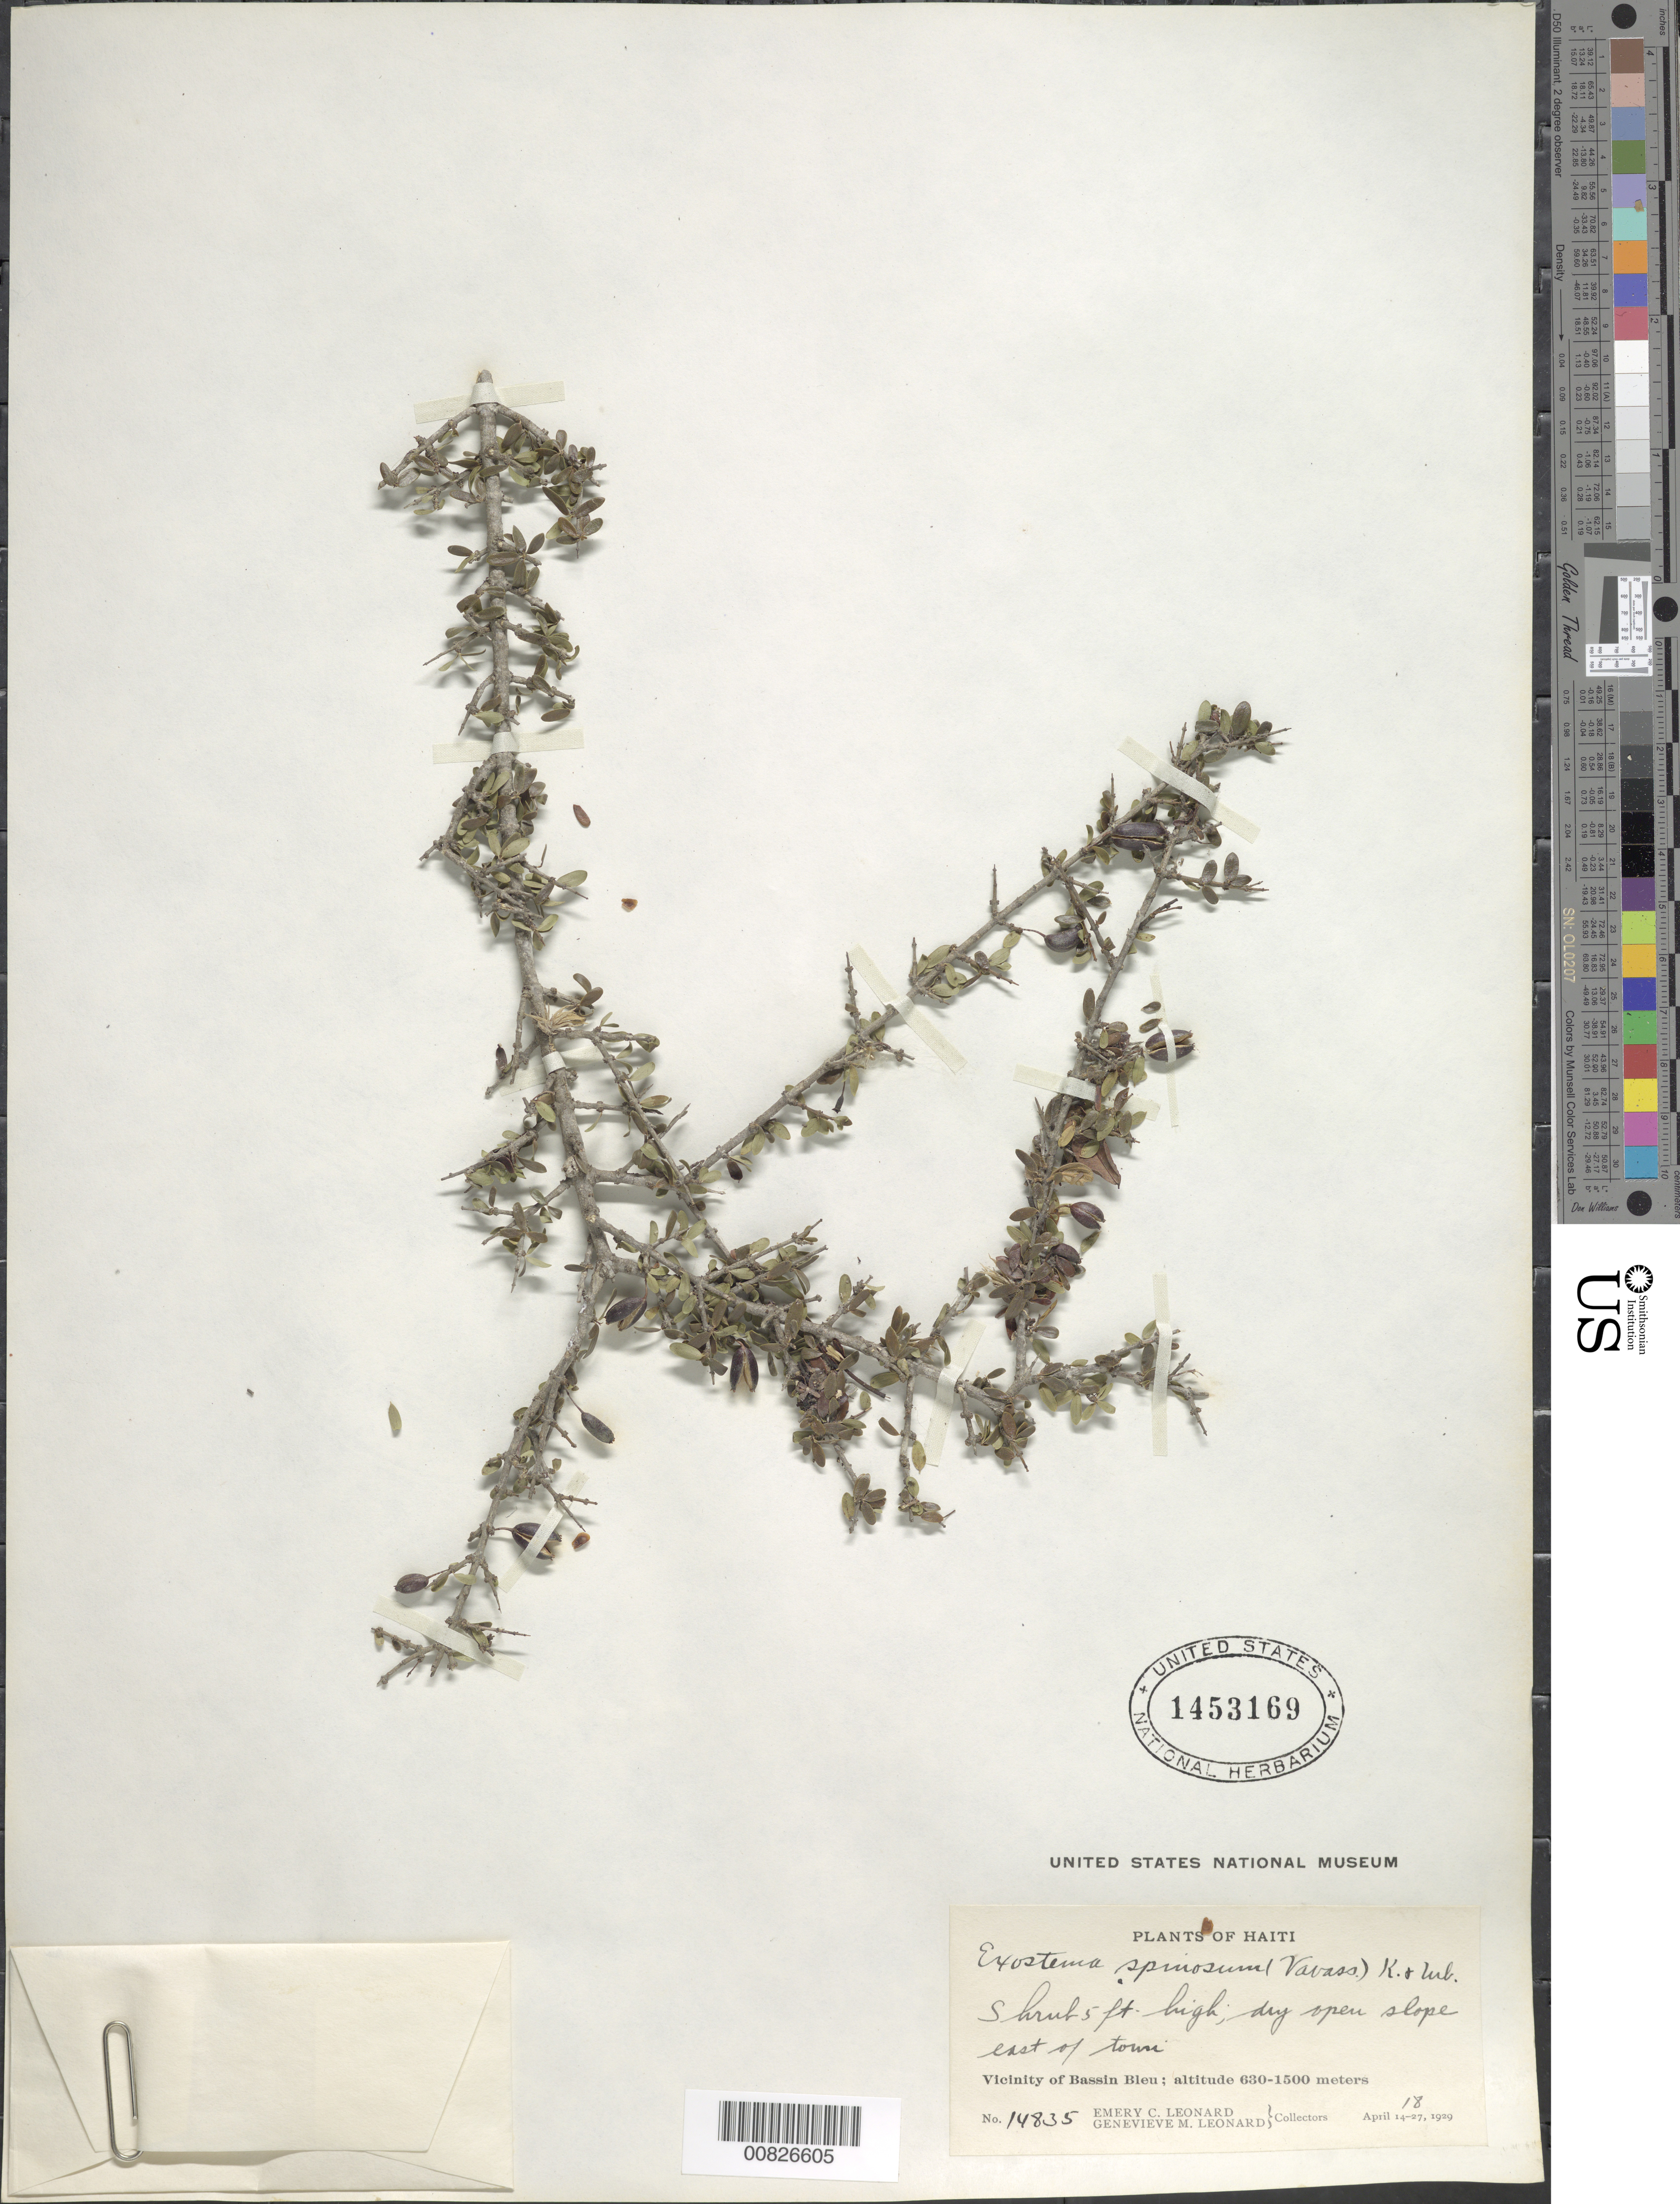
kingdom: Plantae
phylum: Tracheophyta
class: Magnoliopsida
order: Gentianales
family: Rubiaceae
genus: Exostema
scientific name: Exostema spinosum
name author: (Vavass.) Krug & Urb.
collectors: E. C. Leonard & G. M. Leonard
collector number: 14835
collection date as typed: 18 Apr 1929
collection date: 1929-04-18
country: Haiti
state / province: Nord-Ouest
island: Hispaniola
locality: Vicinity of Bassin Bleu, E of town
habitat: Dry open slope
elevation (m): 630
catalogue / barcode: US 1453169